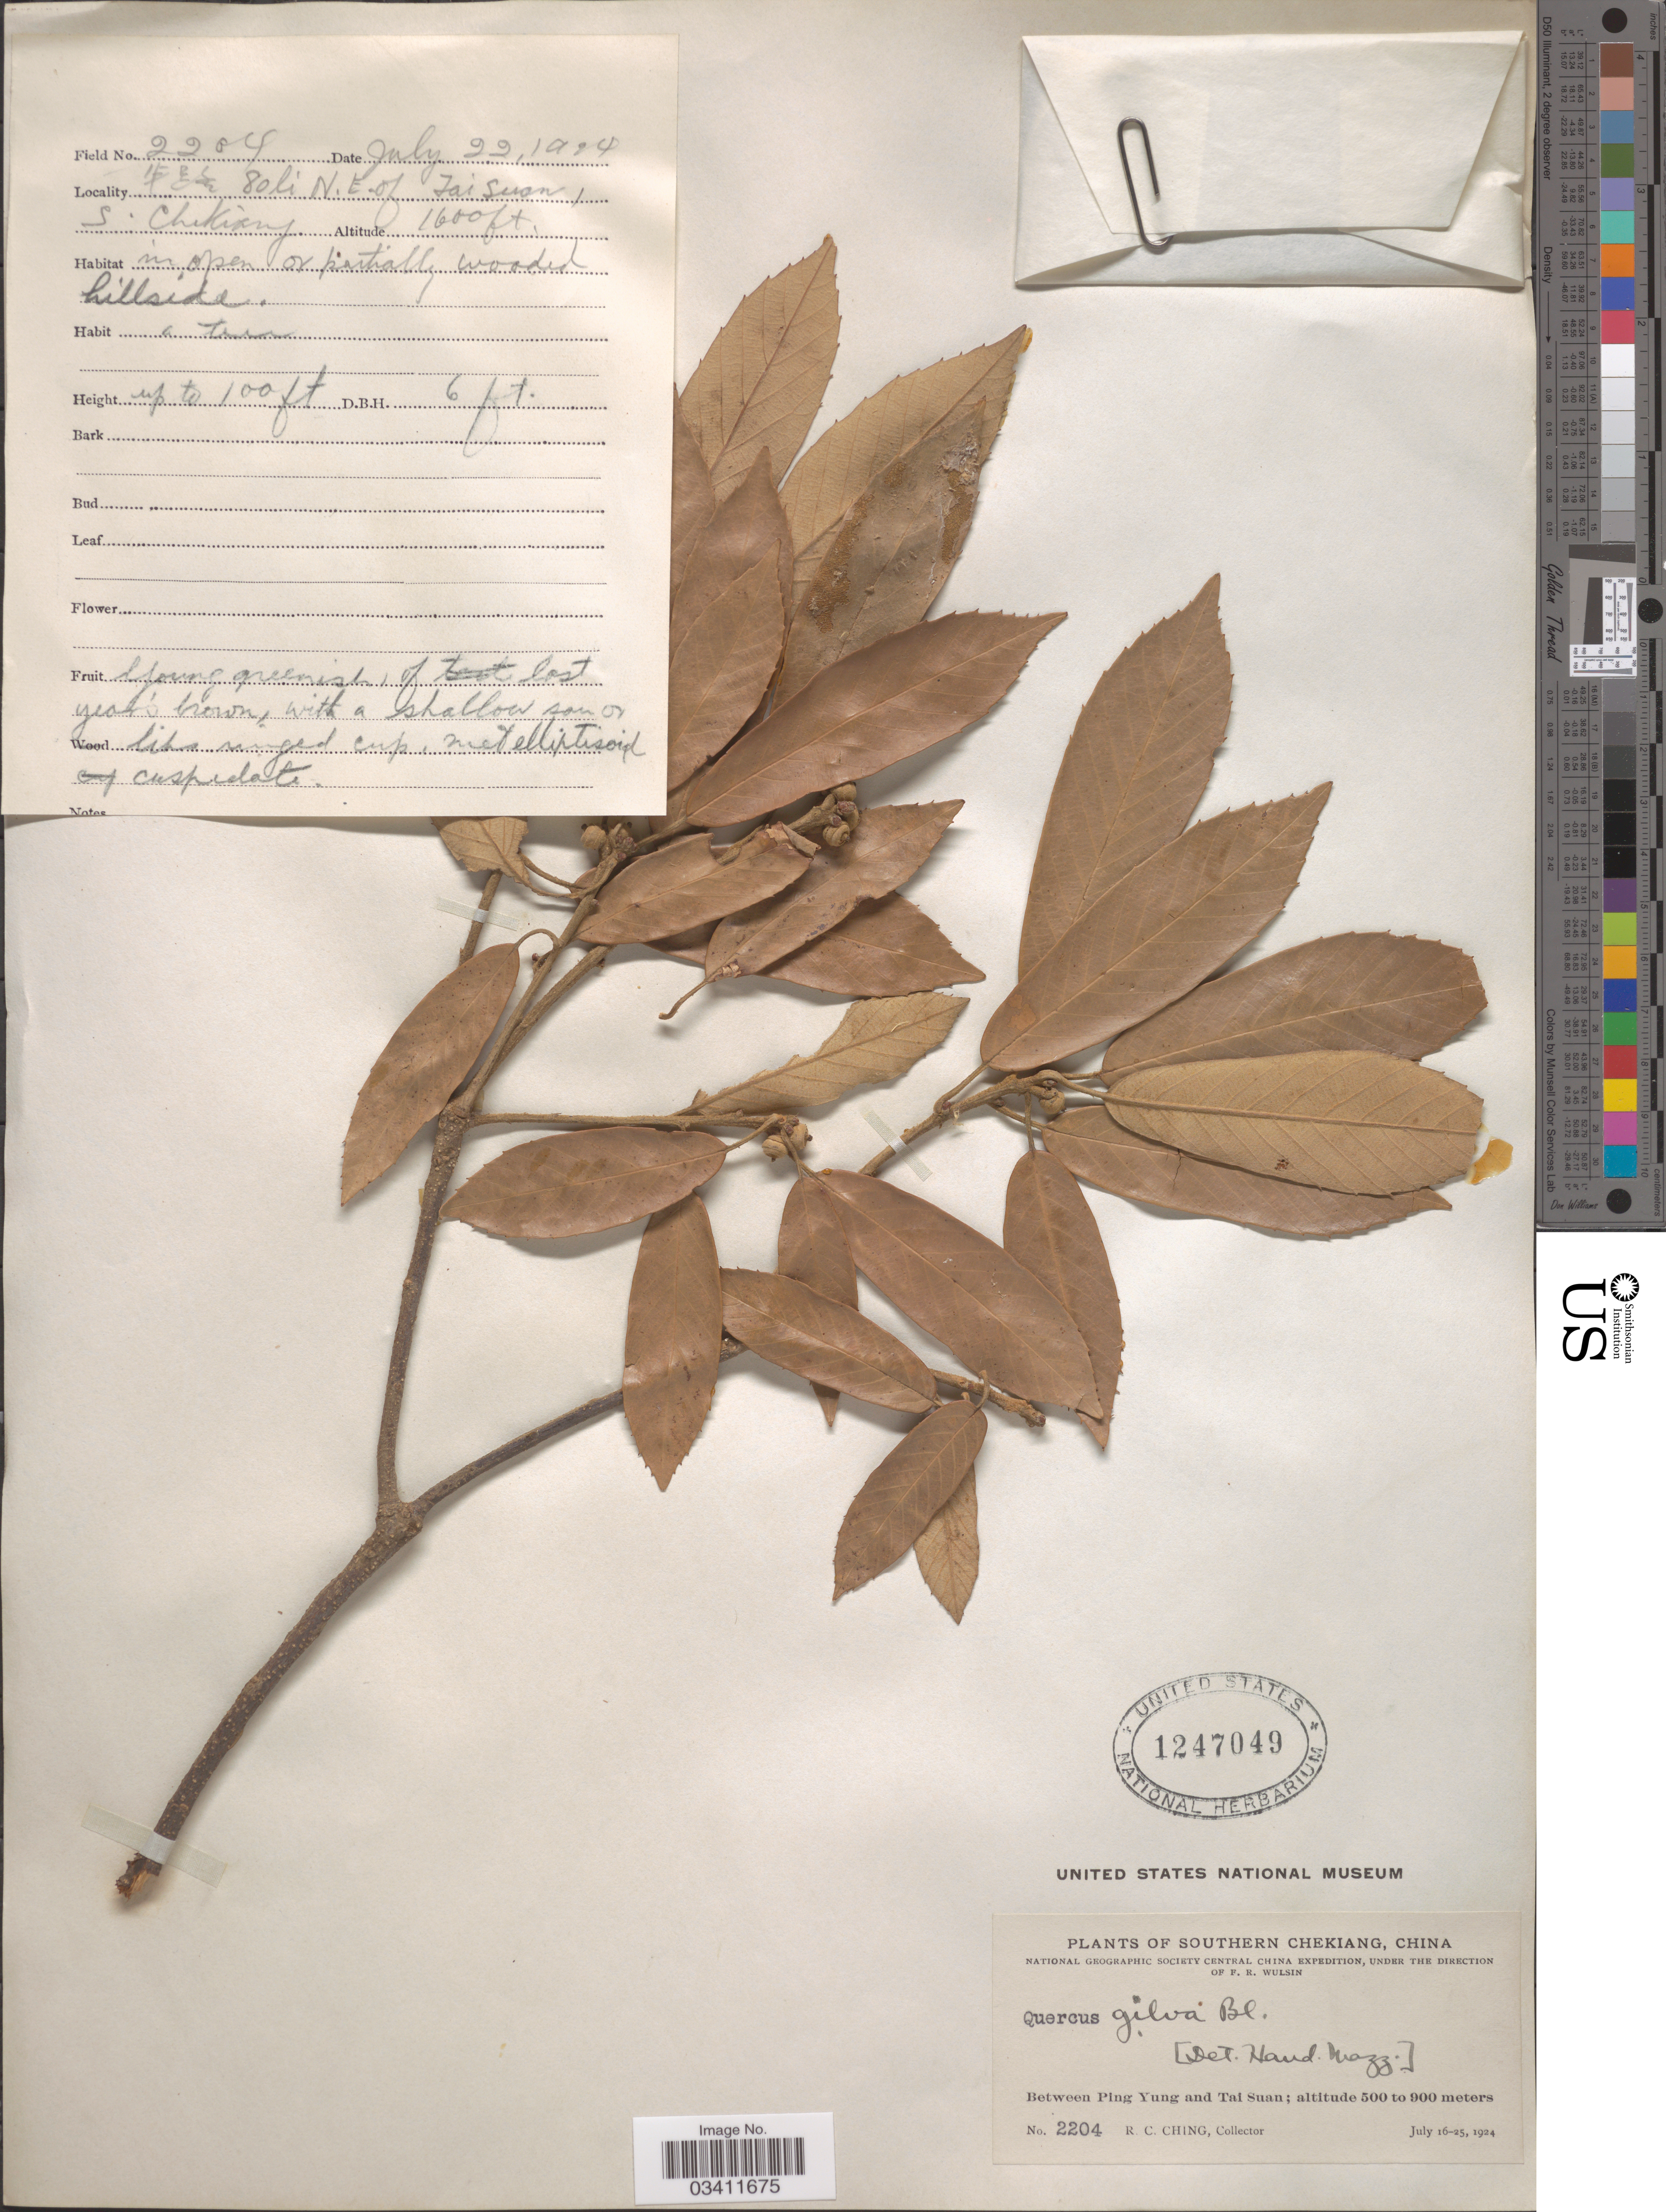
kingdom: Plantae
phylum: Tracheophyta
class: Magnoliopsida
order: Fagales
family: Fagaceae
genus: Quercus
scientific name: Quercus gilva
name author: Blume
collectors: R. C. Ching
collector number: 2204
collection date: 1924-07-22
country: China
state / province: Zhejiang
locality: Between Ping Yung and Tai Suan. 80 li ai Suan.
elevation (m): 488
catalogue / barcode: US 1247049